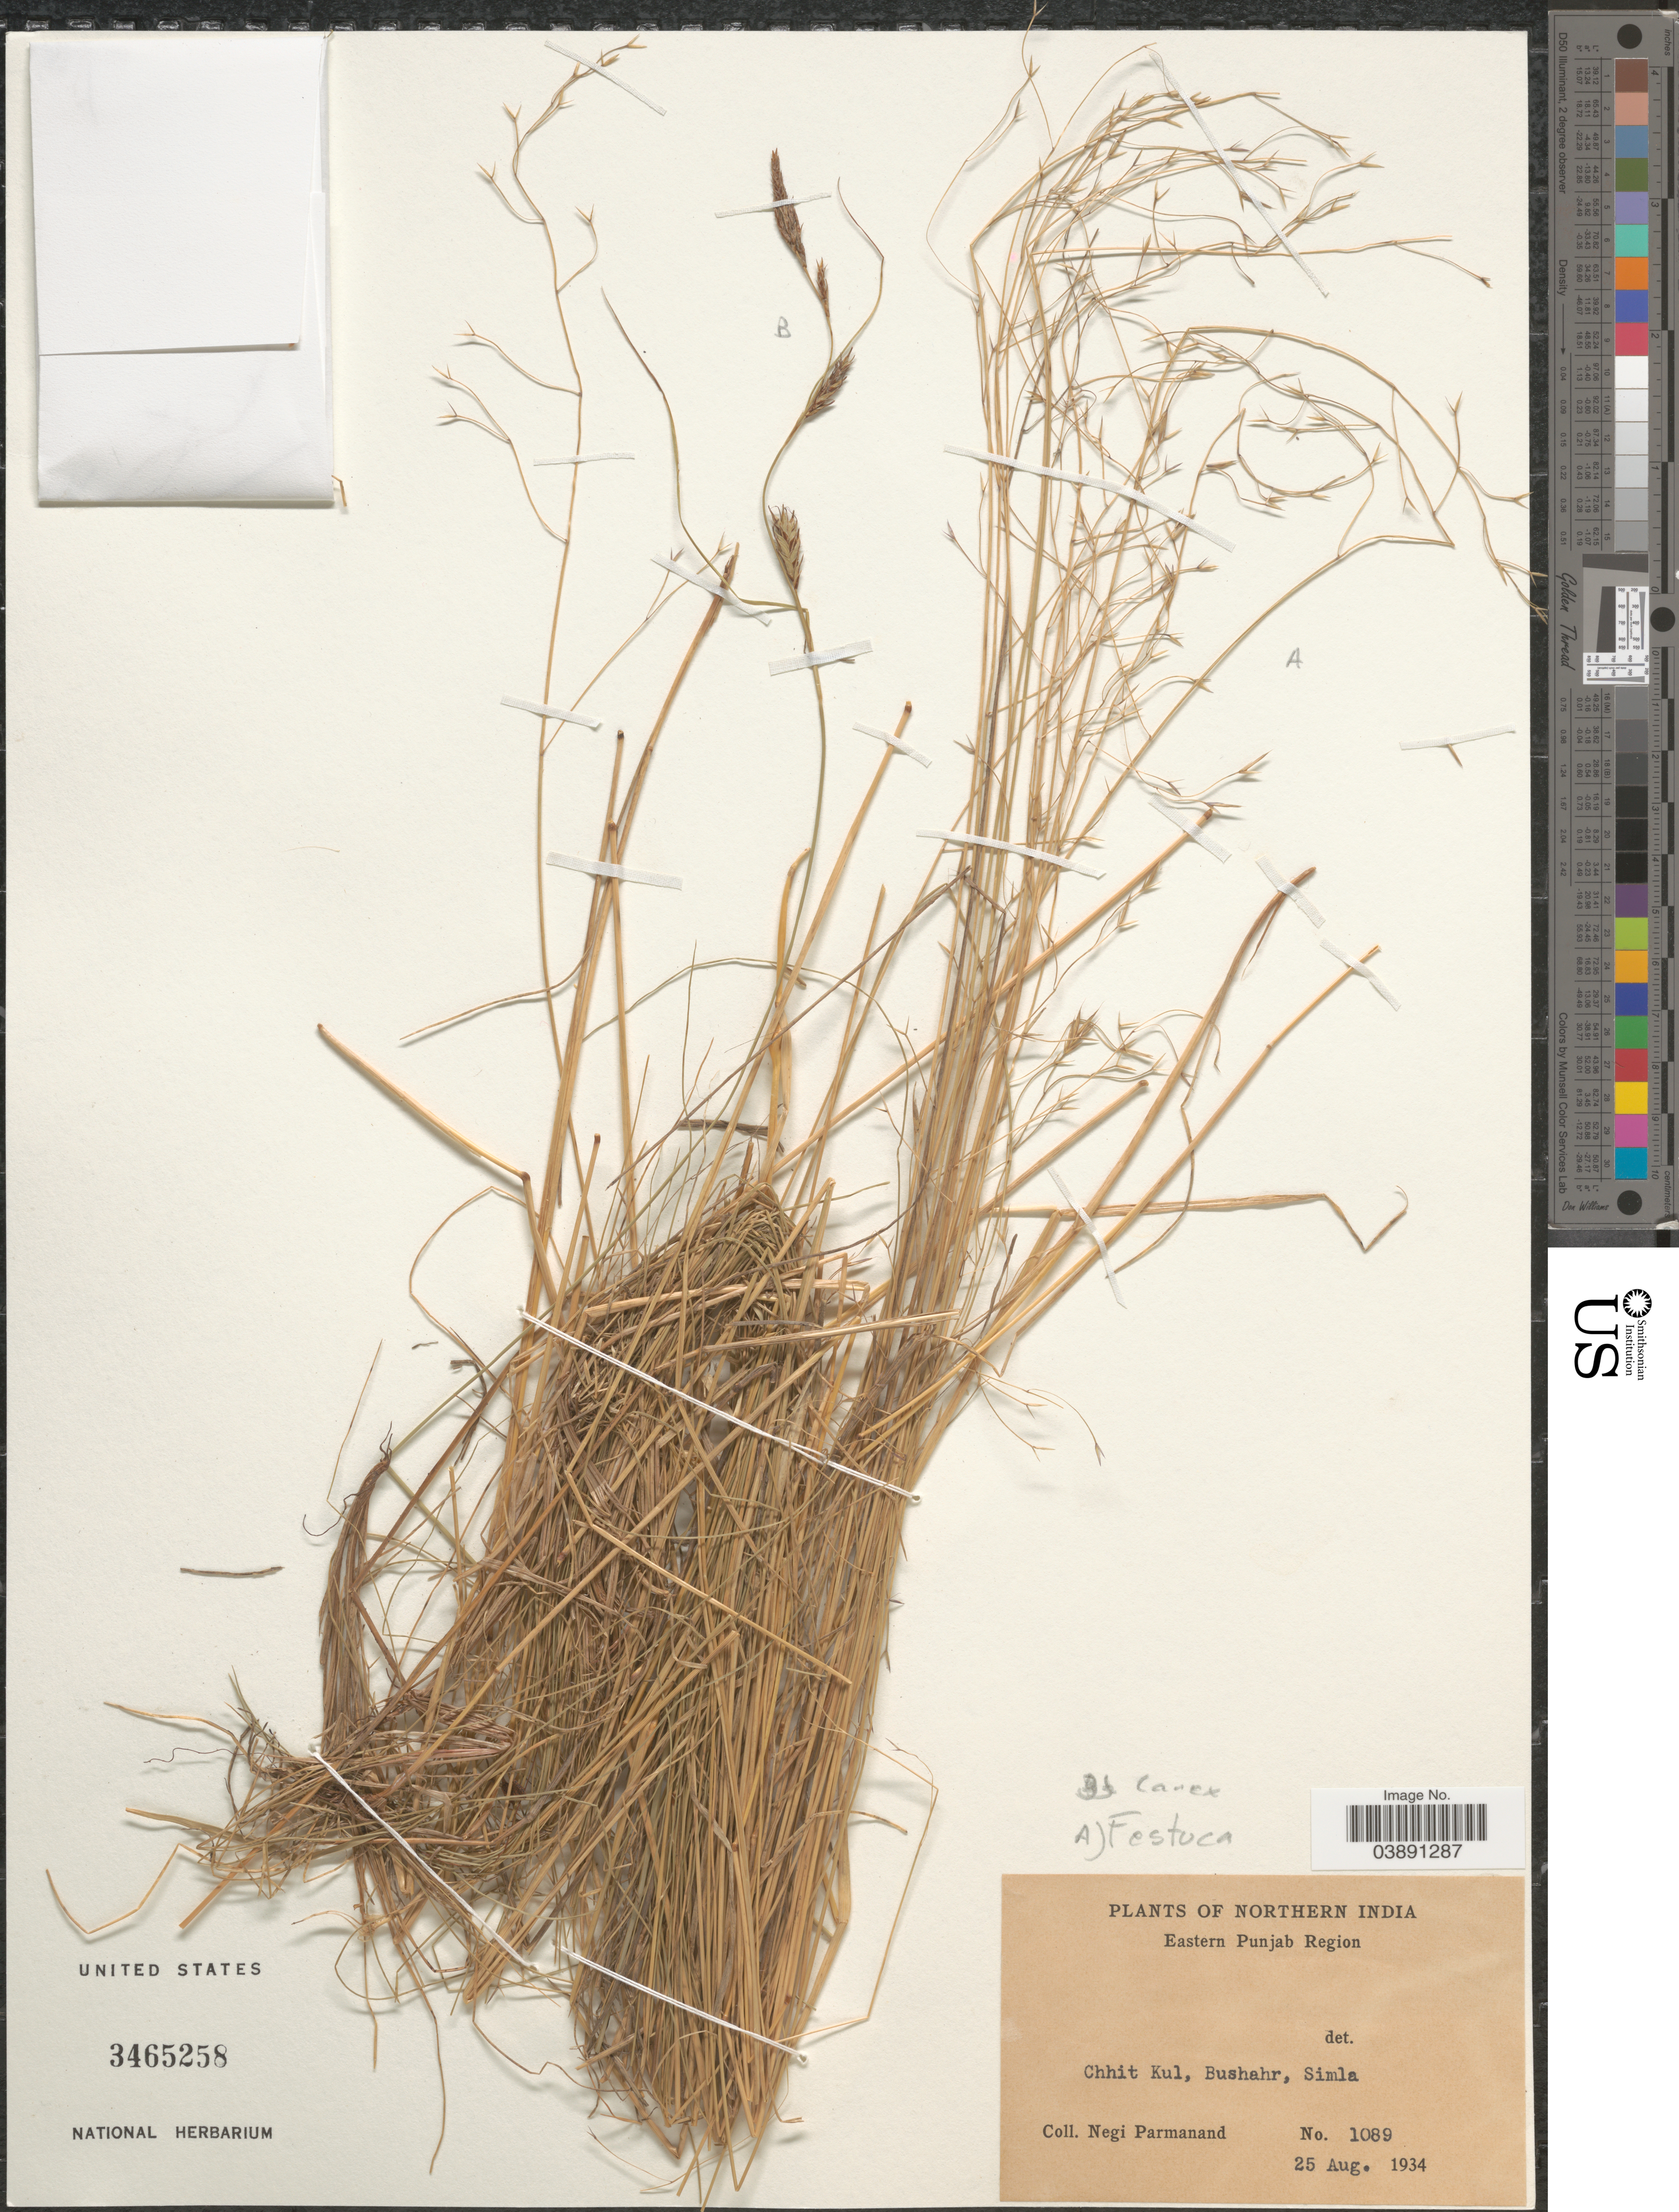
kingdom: Plantae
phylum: Tracheophyta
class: Liliopsida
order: Poales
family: Poaceae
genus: Festuca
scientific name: Festuca sp.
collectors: N. Parmanand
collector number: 1089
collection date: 1934-08-25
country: India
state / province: Himachal Pradesh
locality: Northern India. Eastern Punjab Region. Chhit Kul, Bushahr, Simla.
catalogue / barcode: US 3465258